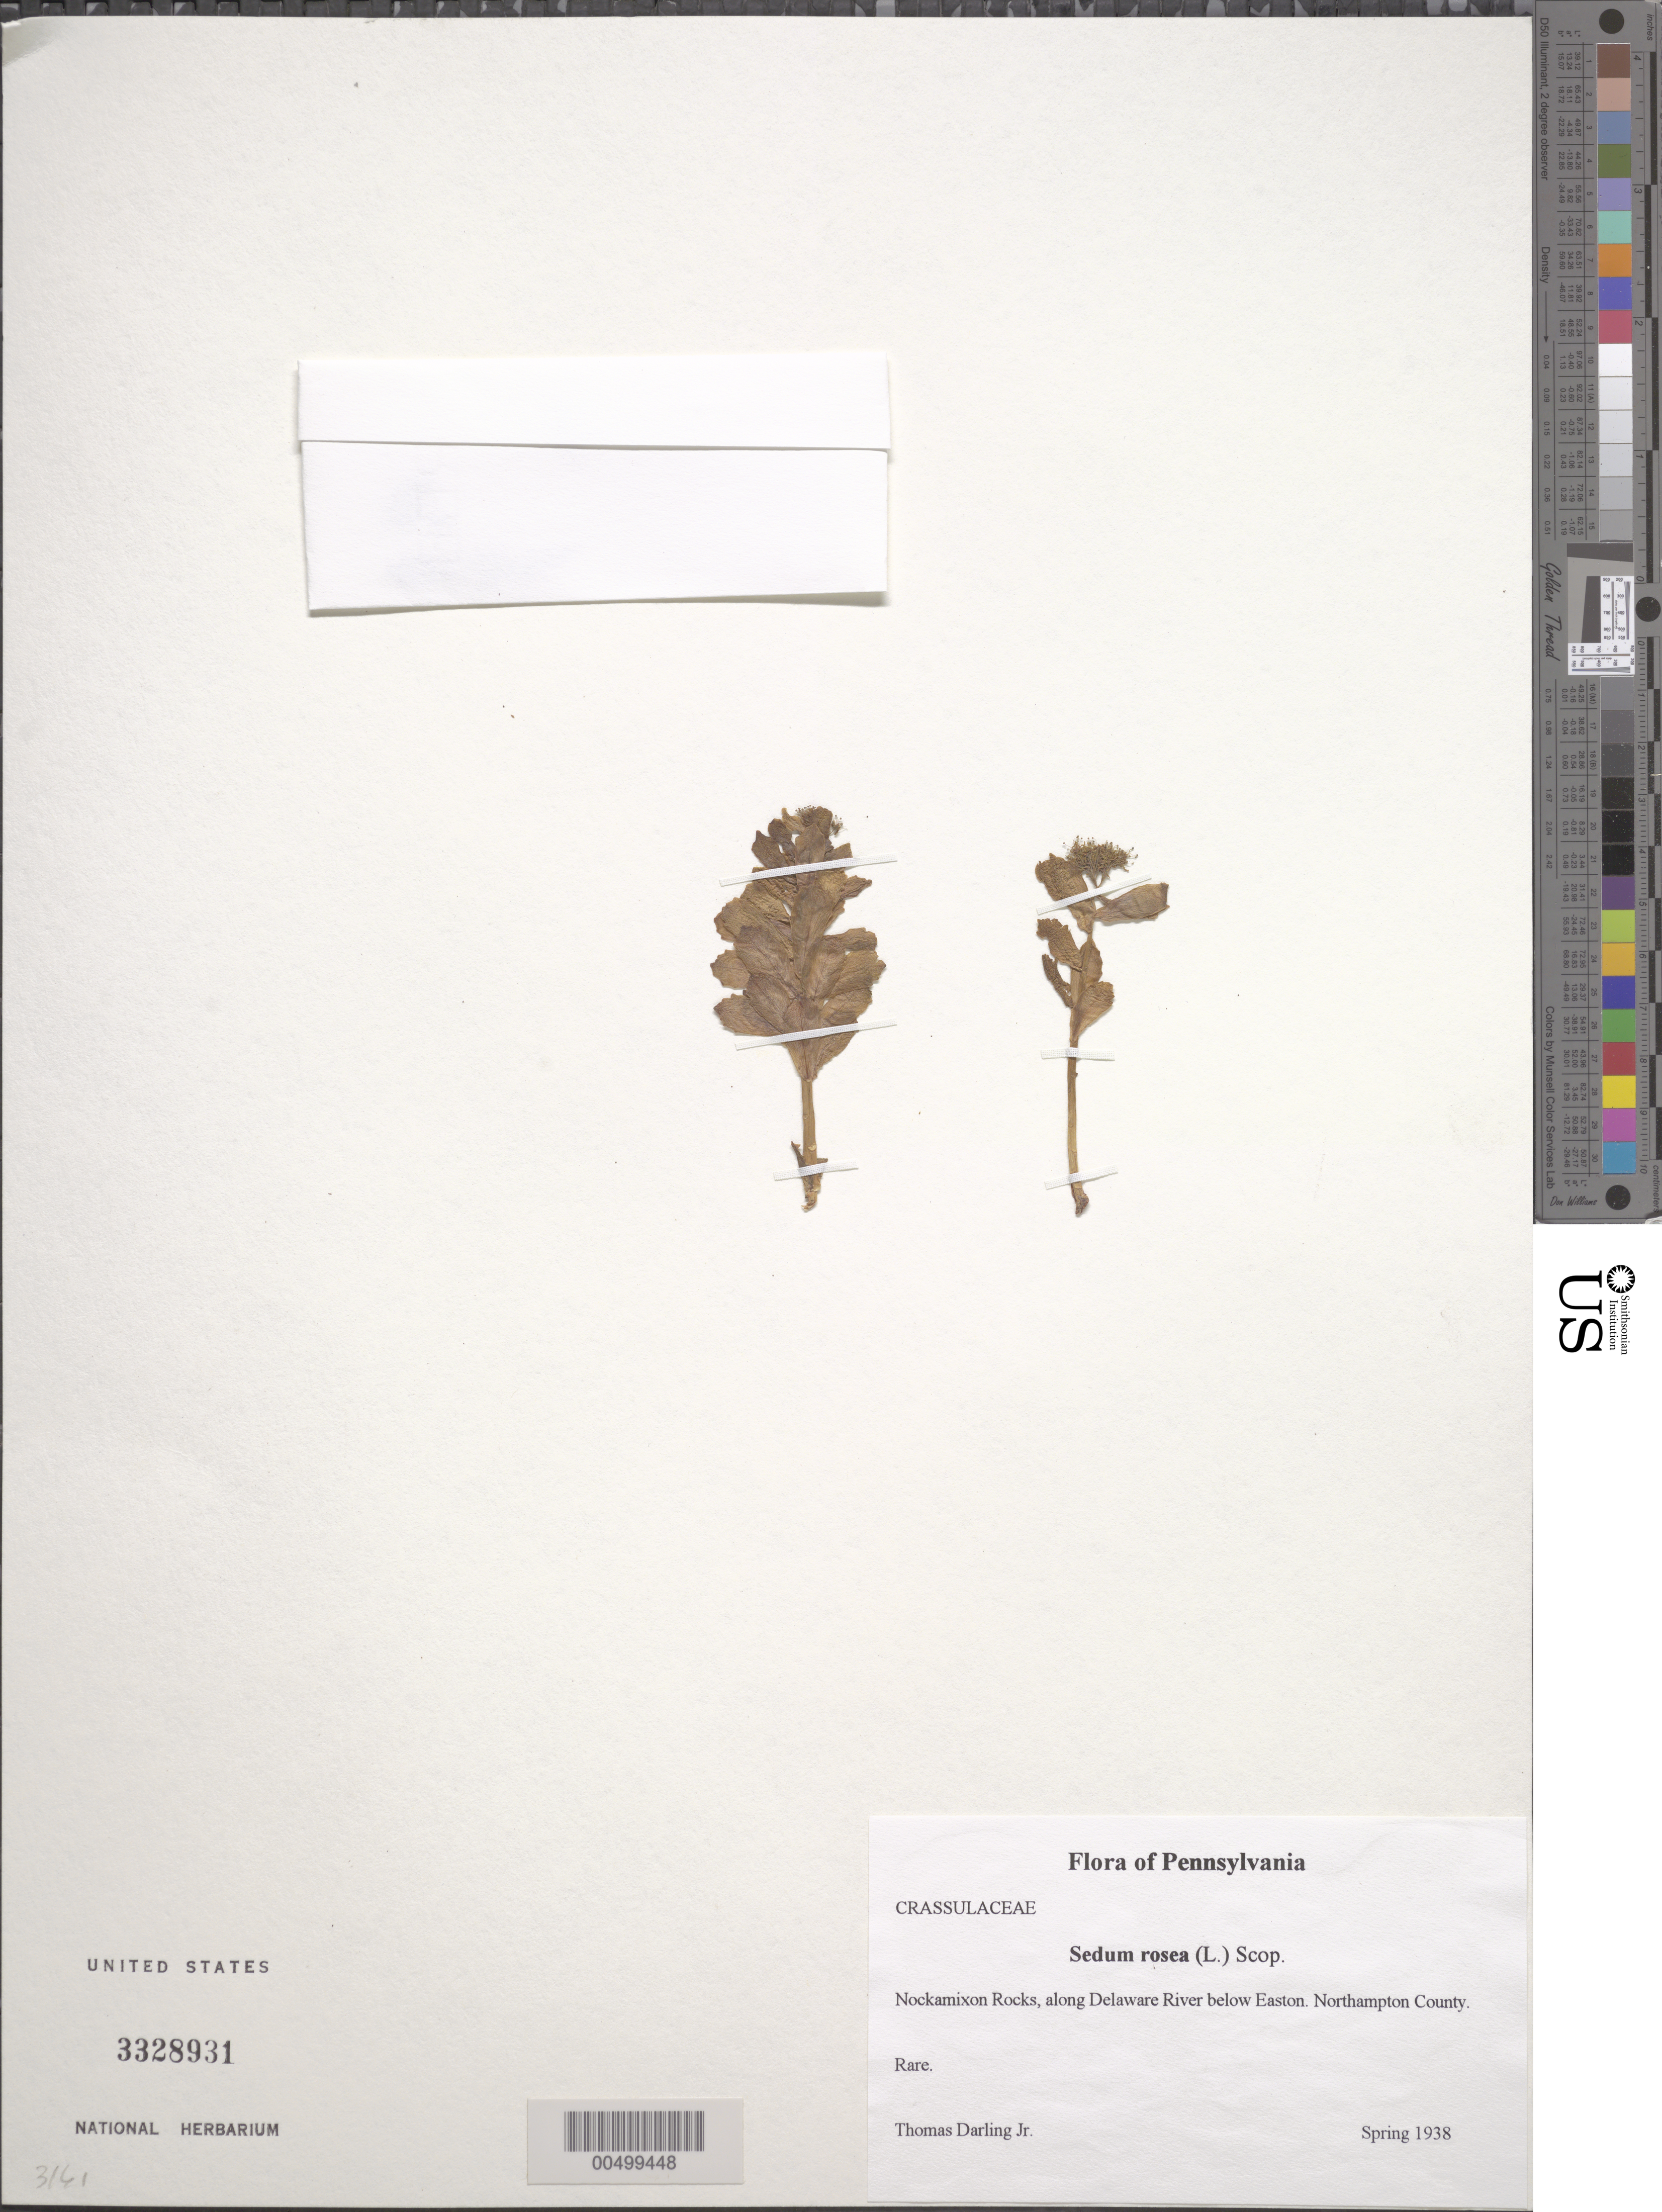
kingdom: Plantae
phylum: Tracheophyta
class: Magnoliopsida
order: Saxifragales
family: Crassulaceae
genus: Rhodiola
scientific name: Rhodiola rosea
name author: L.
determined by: Strong, Mark T., (BOT), Smithsonian Institution - National Museum of Natural History (UNITED STATES)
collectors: T. Darling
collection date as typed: Spr 1938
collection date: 1938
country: United States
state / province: Pennsylvania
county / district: Northampton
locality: Nockamixon Rocks, along Delaware River below Easton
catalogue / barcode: US 3328931